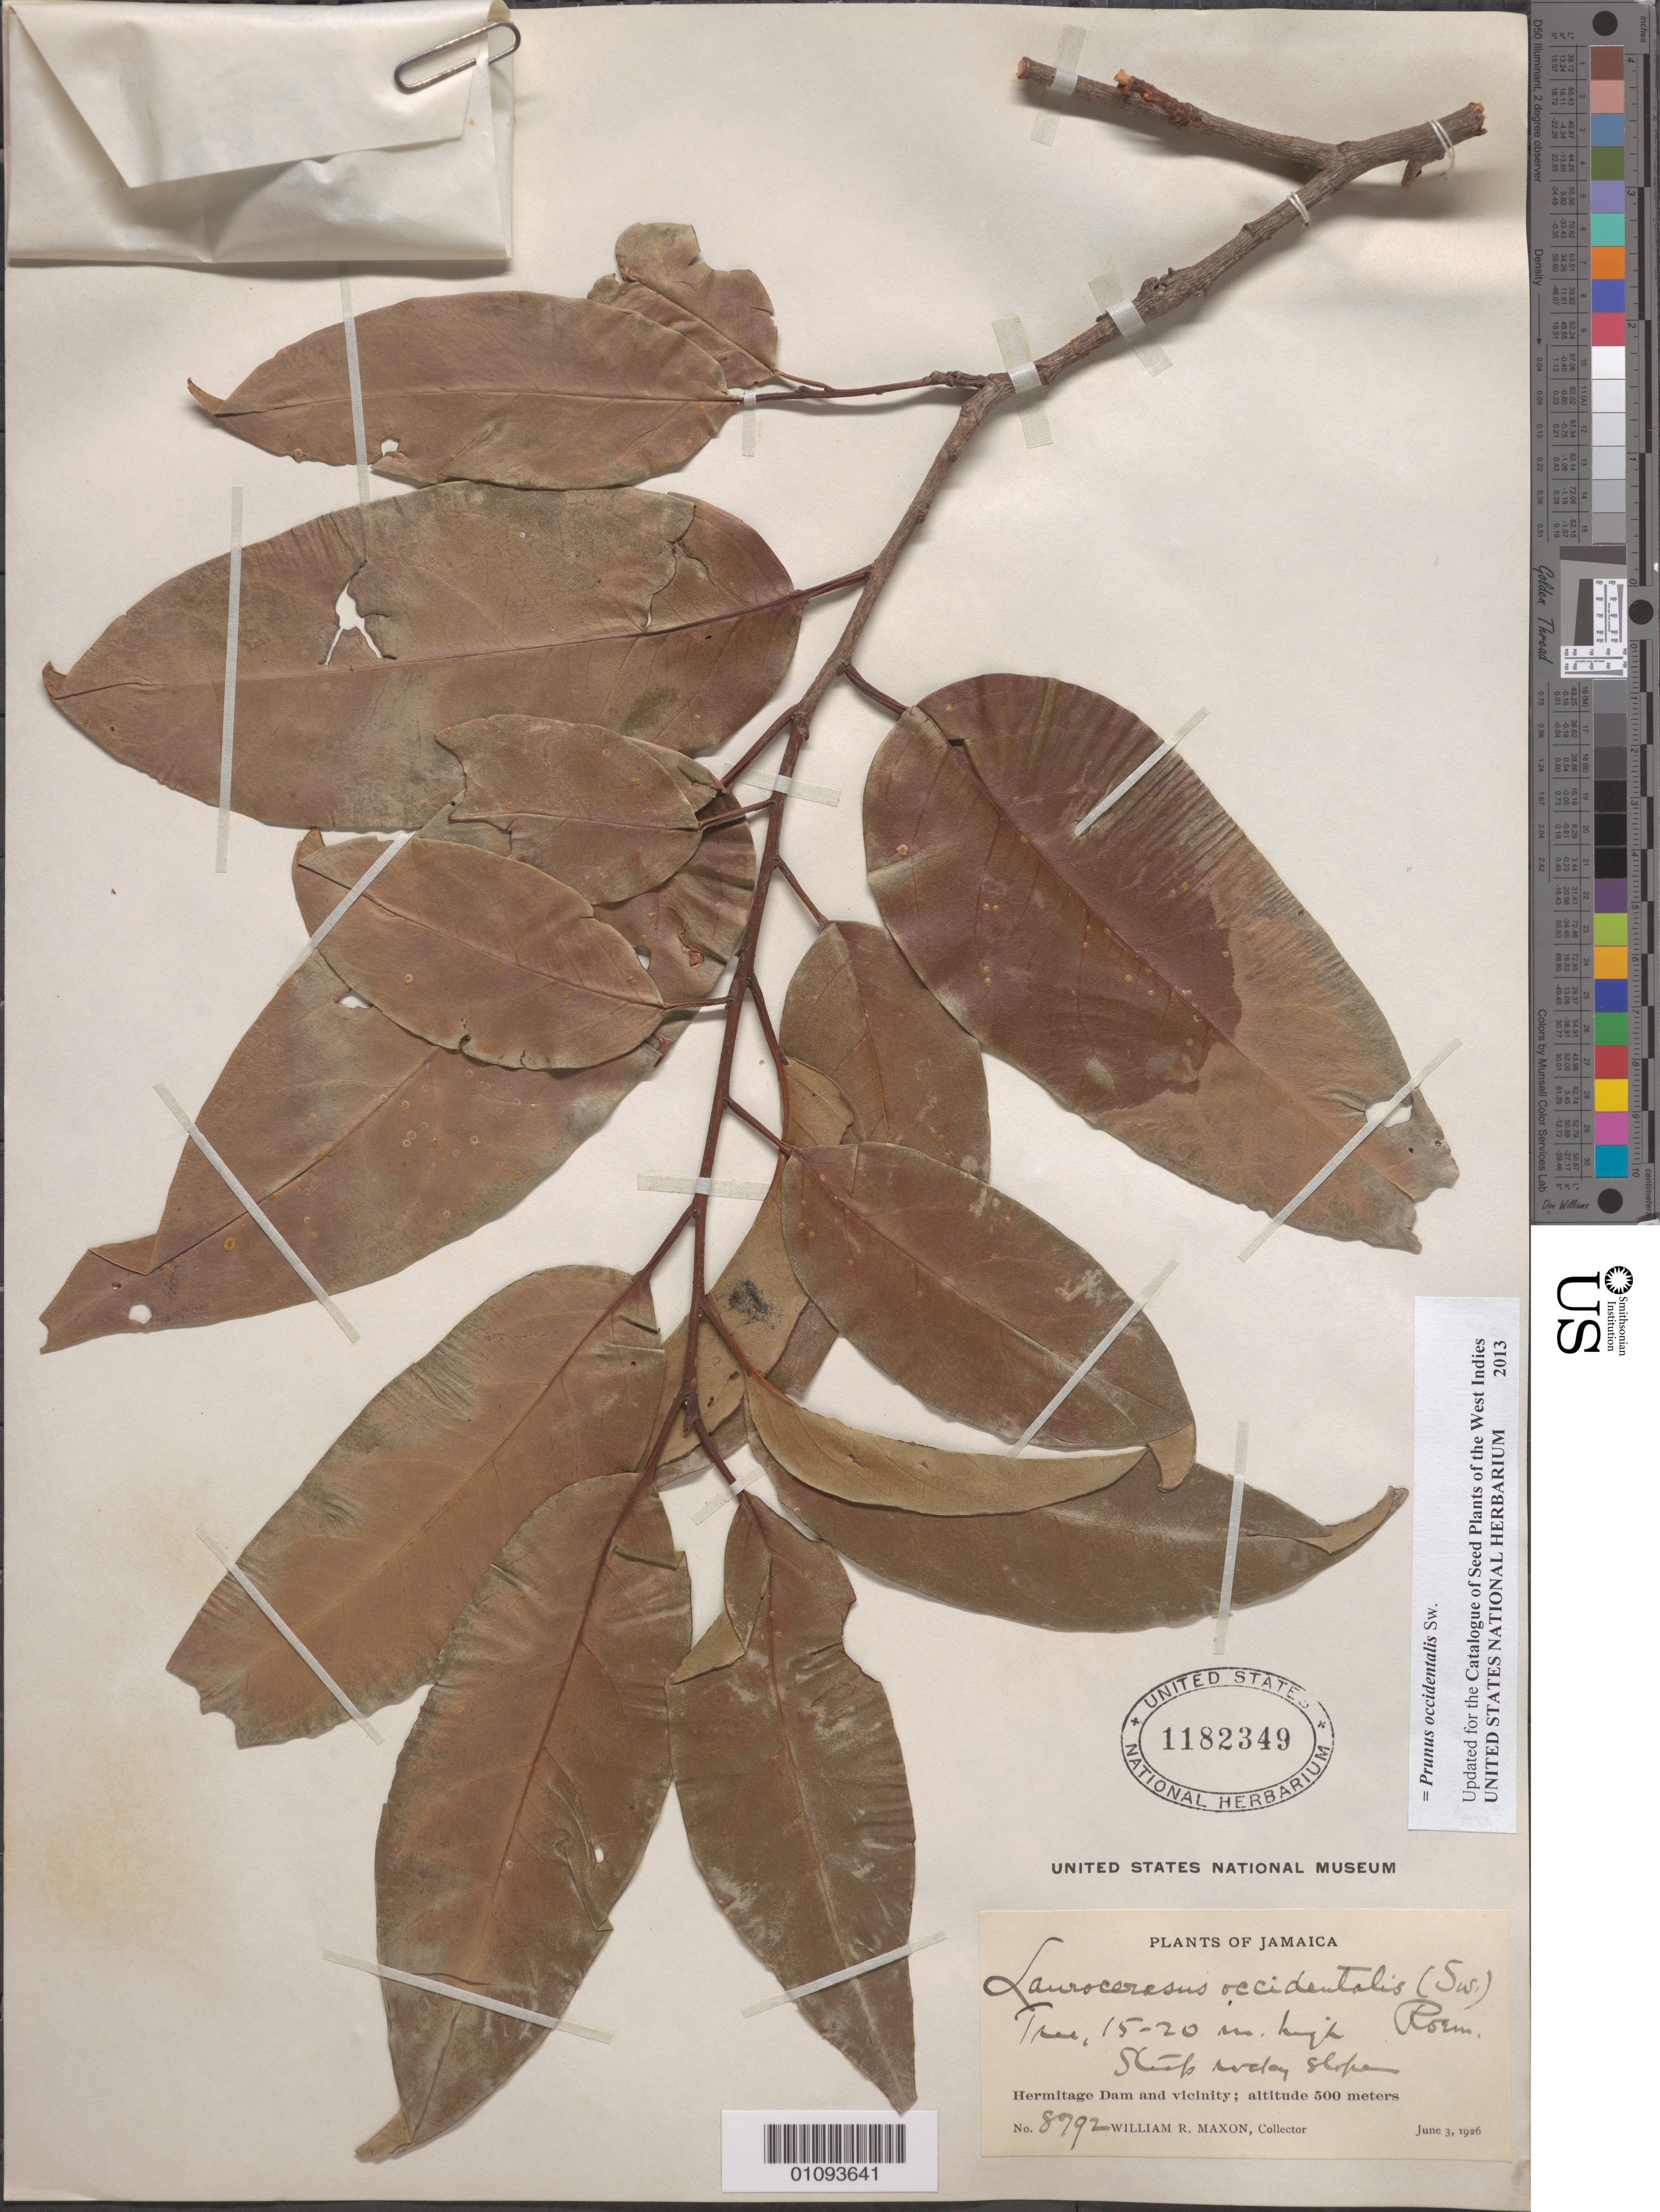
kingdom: Plantae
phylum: Tracheophyta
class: Magnoliopsida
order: Rosales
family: Rosaceae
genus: Prunus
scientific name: Prunus occidentalis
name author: Sw.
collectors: W. R. Maxon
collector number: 8992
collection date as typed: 03 Jun 1926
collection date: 1926-06-03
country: Jamaica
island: Jamaica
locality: Hermitage Dam and vicinity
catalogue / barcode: US 1182349